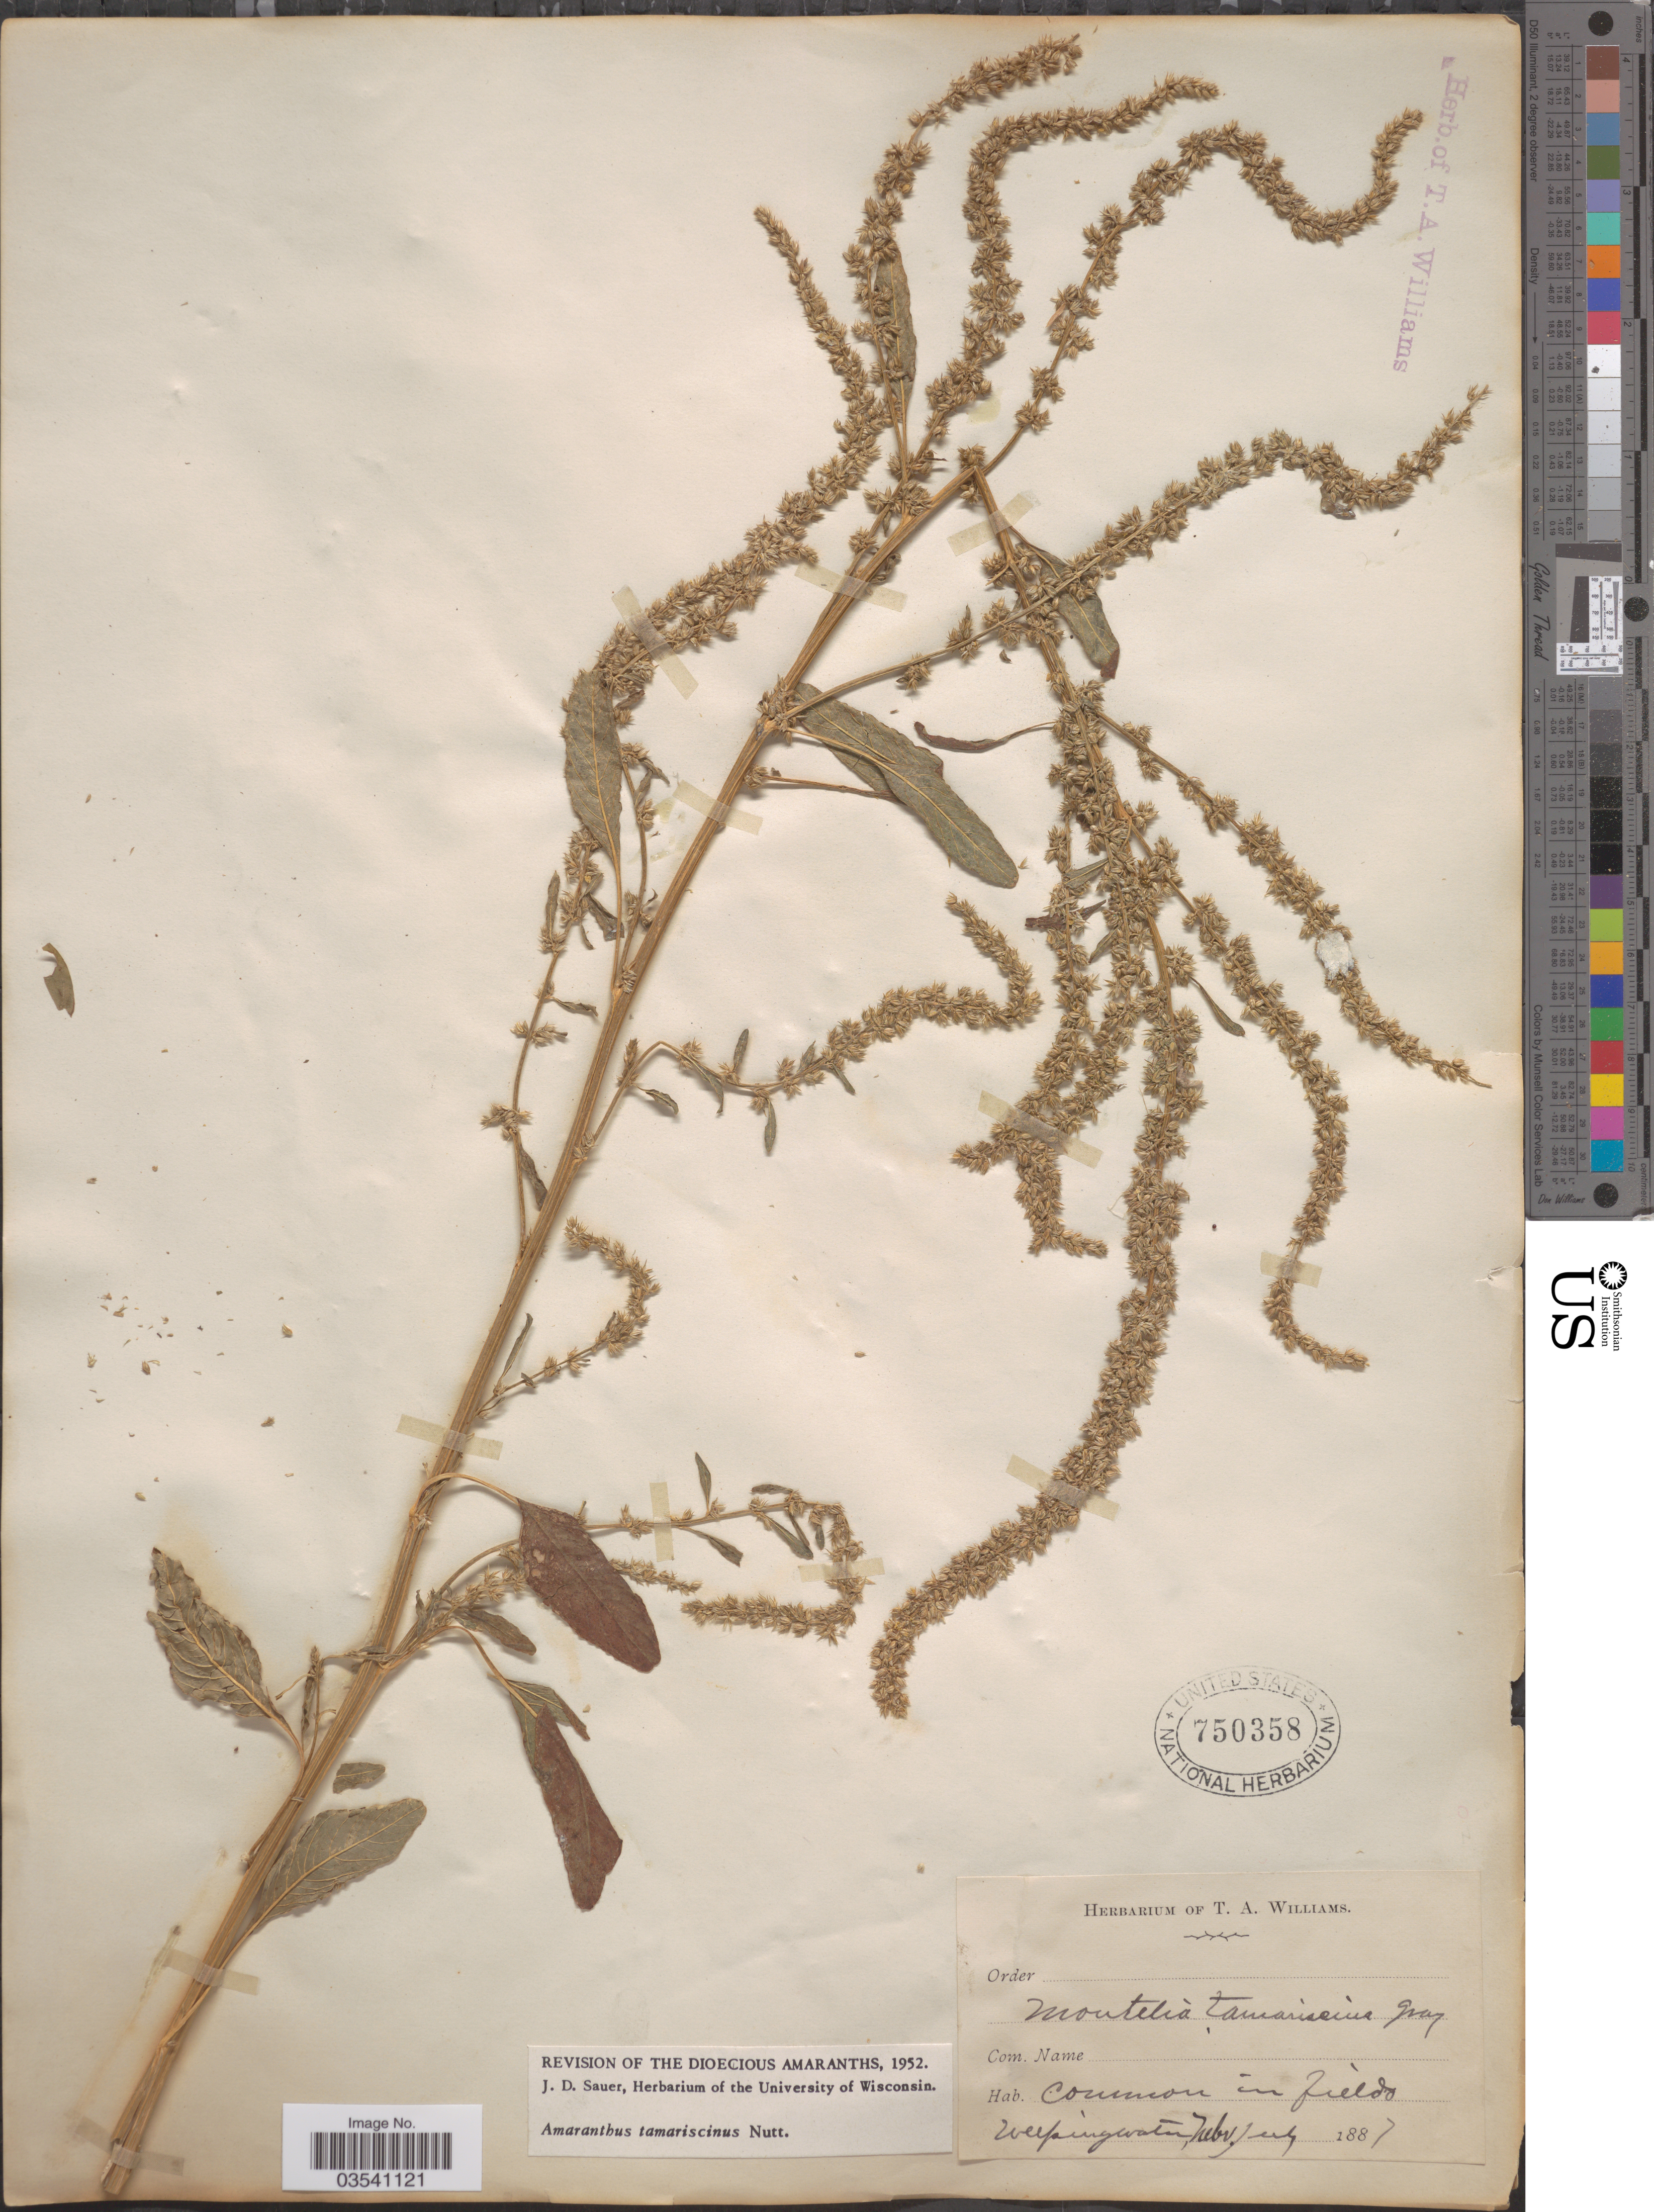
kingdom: Plantae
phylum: Tracheophyta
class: Magnoliopsida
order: Caryophyllales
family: Amaranthaceae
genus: Amaranthus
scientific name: Amaranthus tamariscinus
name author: Nutt.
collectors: ex herb. Thos. A. Williams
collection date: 1887-07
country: United States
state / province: Nebraska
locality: Common in fields. Weepingwater.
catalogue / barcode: US 750358